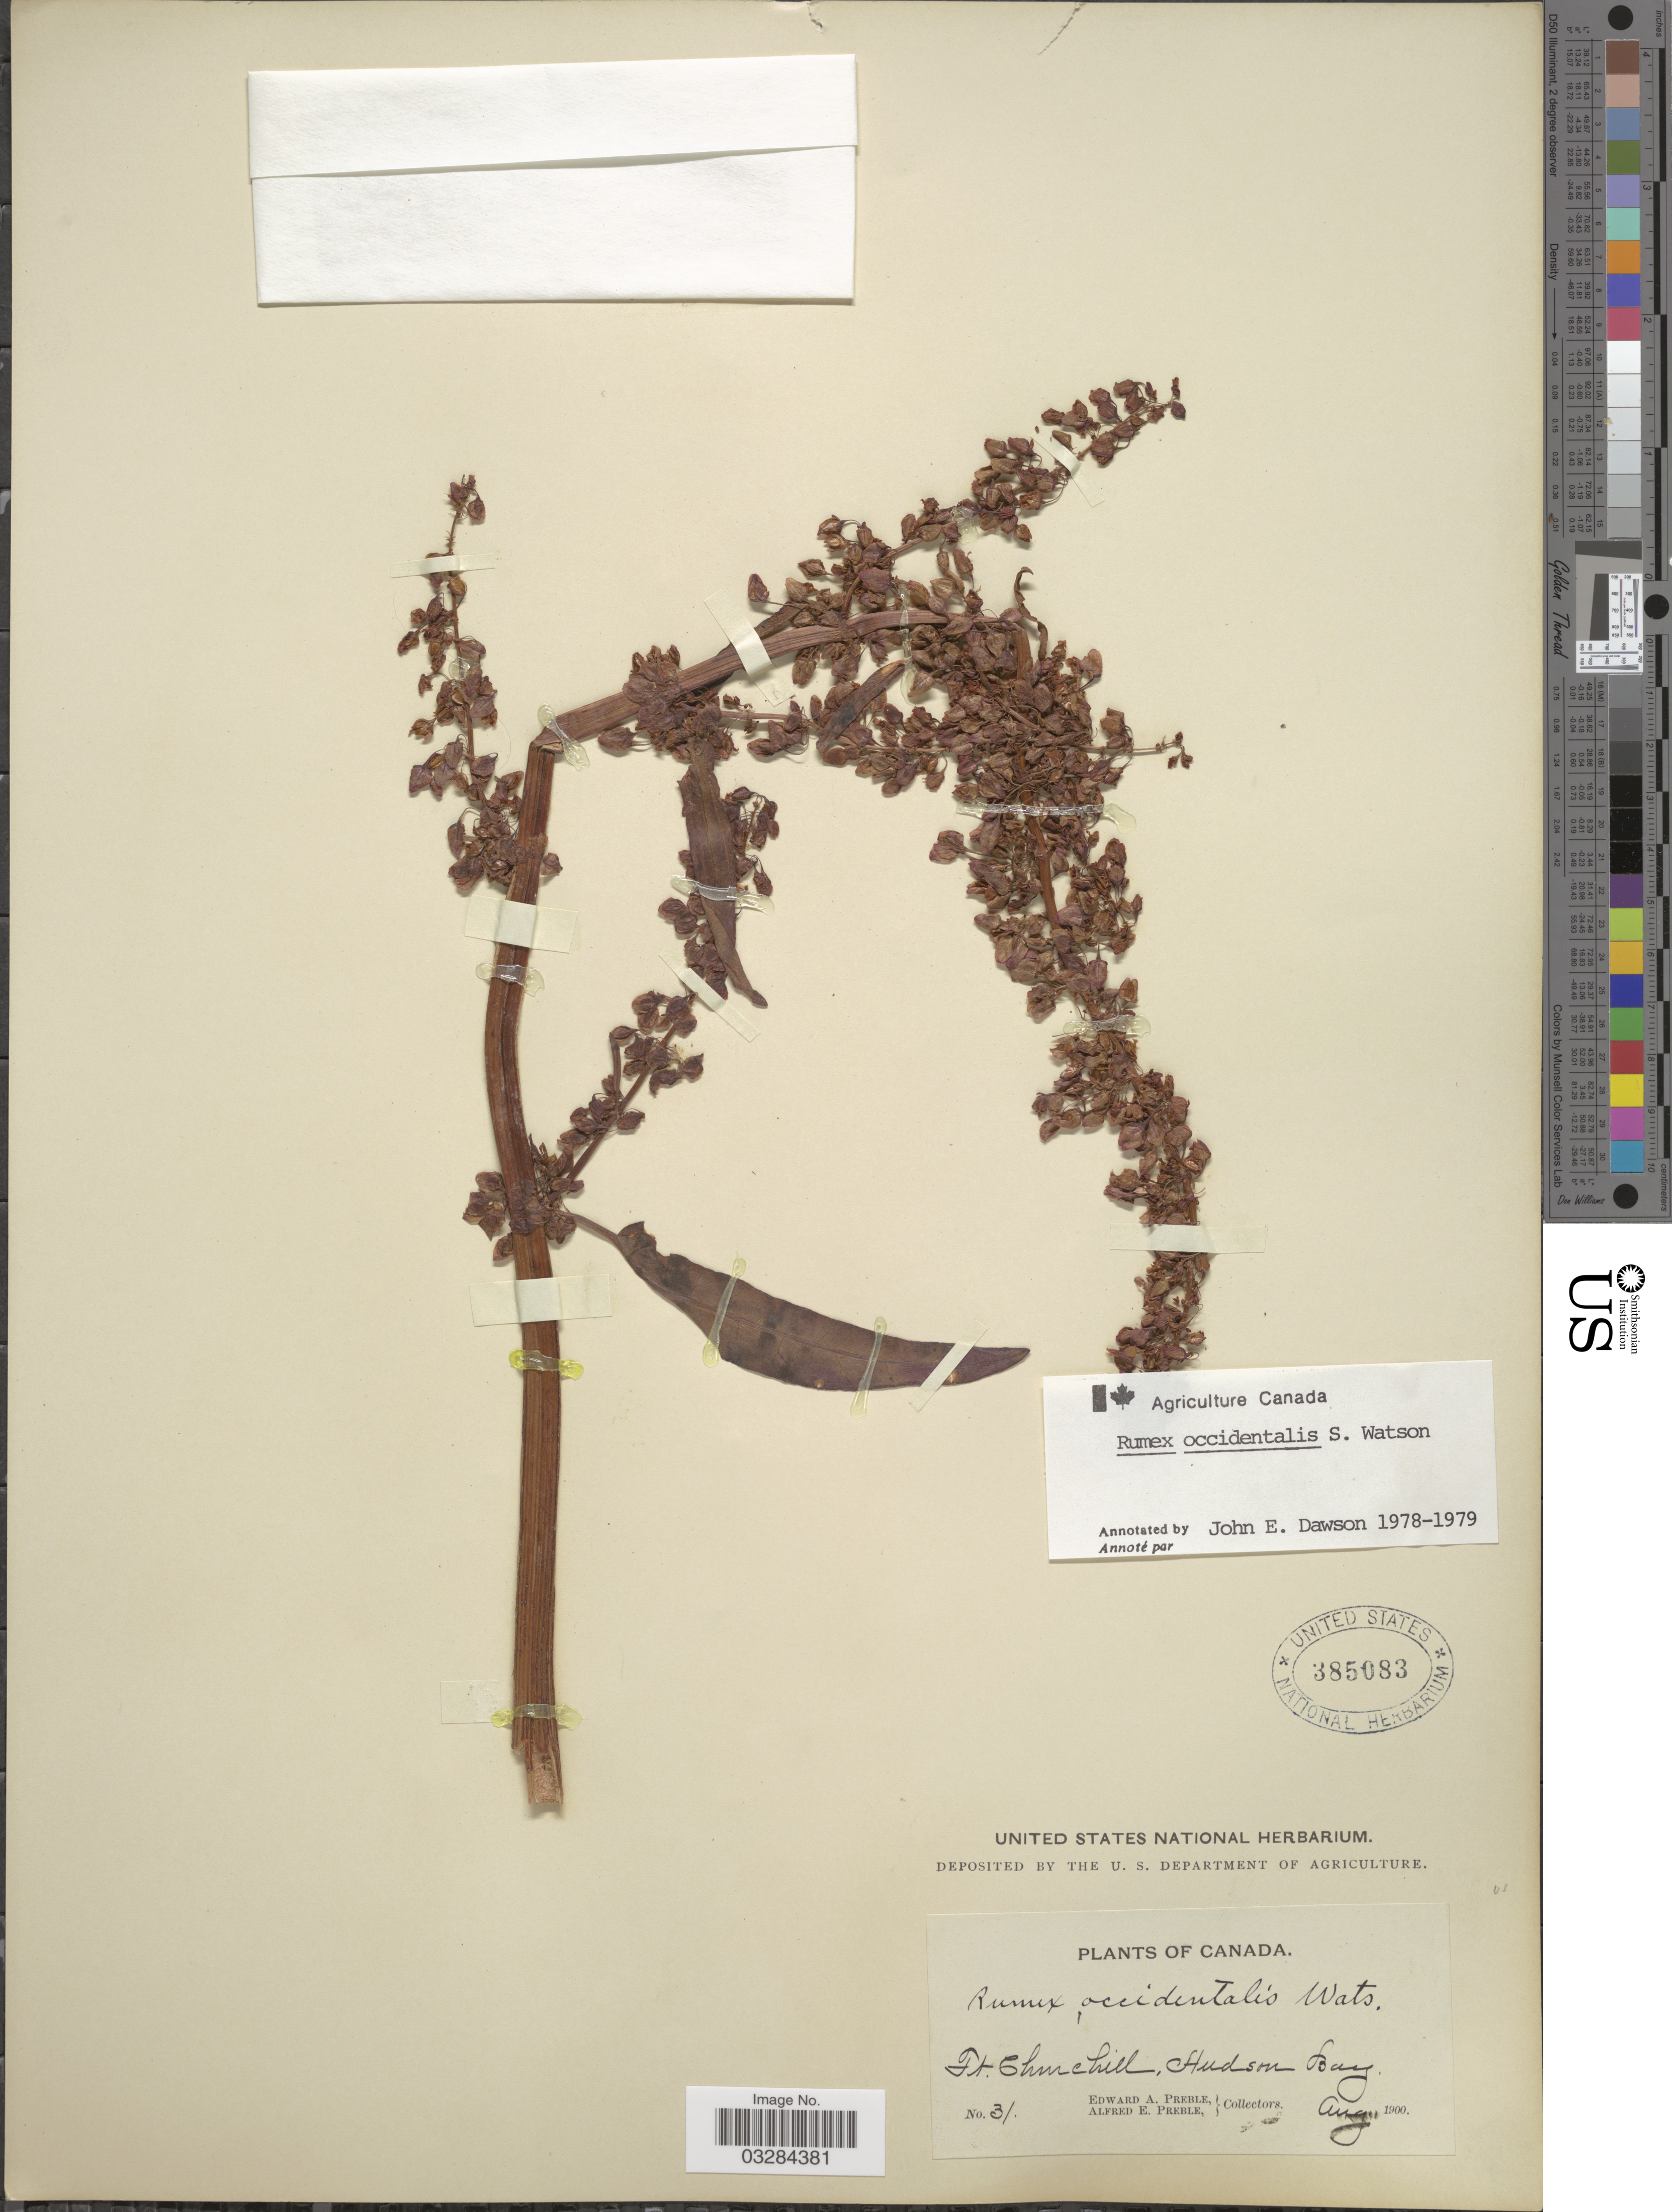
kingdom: Plantae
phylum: Tracheophyta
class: Magnoliopsida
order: Caryophyllales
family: Polygonaceae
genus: Rumex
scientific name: Rumex occidentalis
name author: S. Watson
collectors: E. Preble & A. Preble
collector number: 31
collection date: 1900-08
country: Canada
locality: Ft. Churchill, Hudson Bay.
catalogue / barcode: US 385083